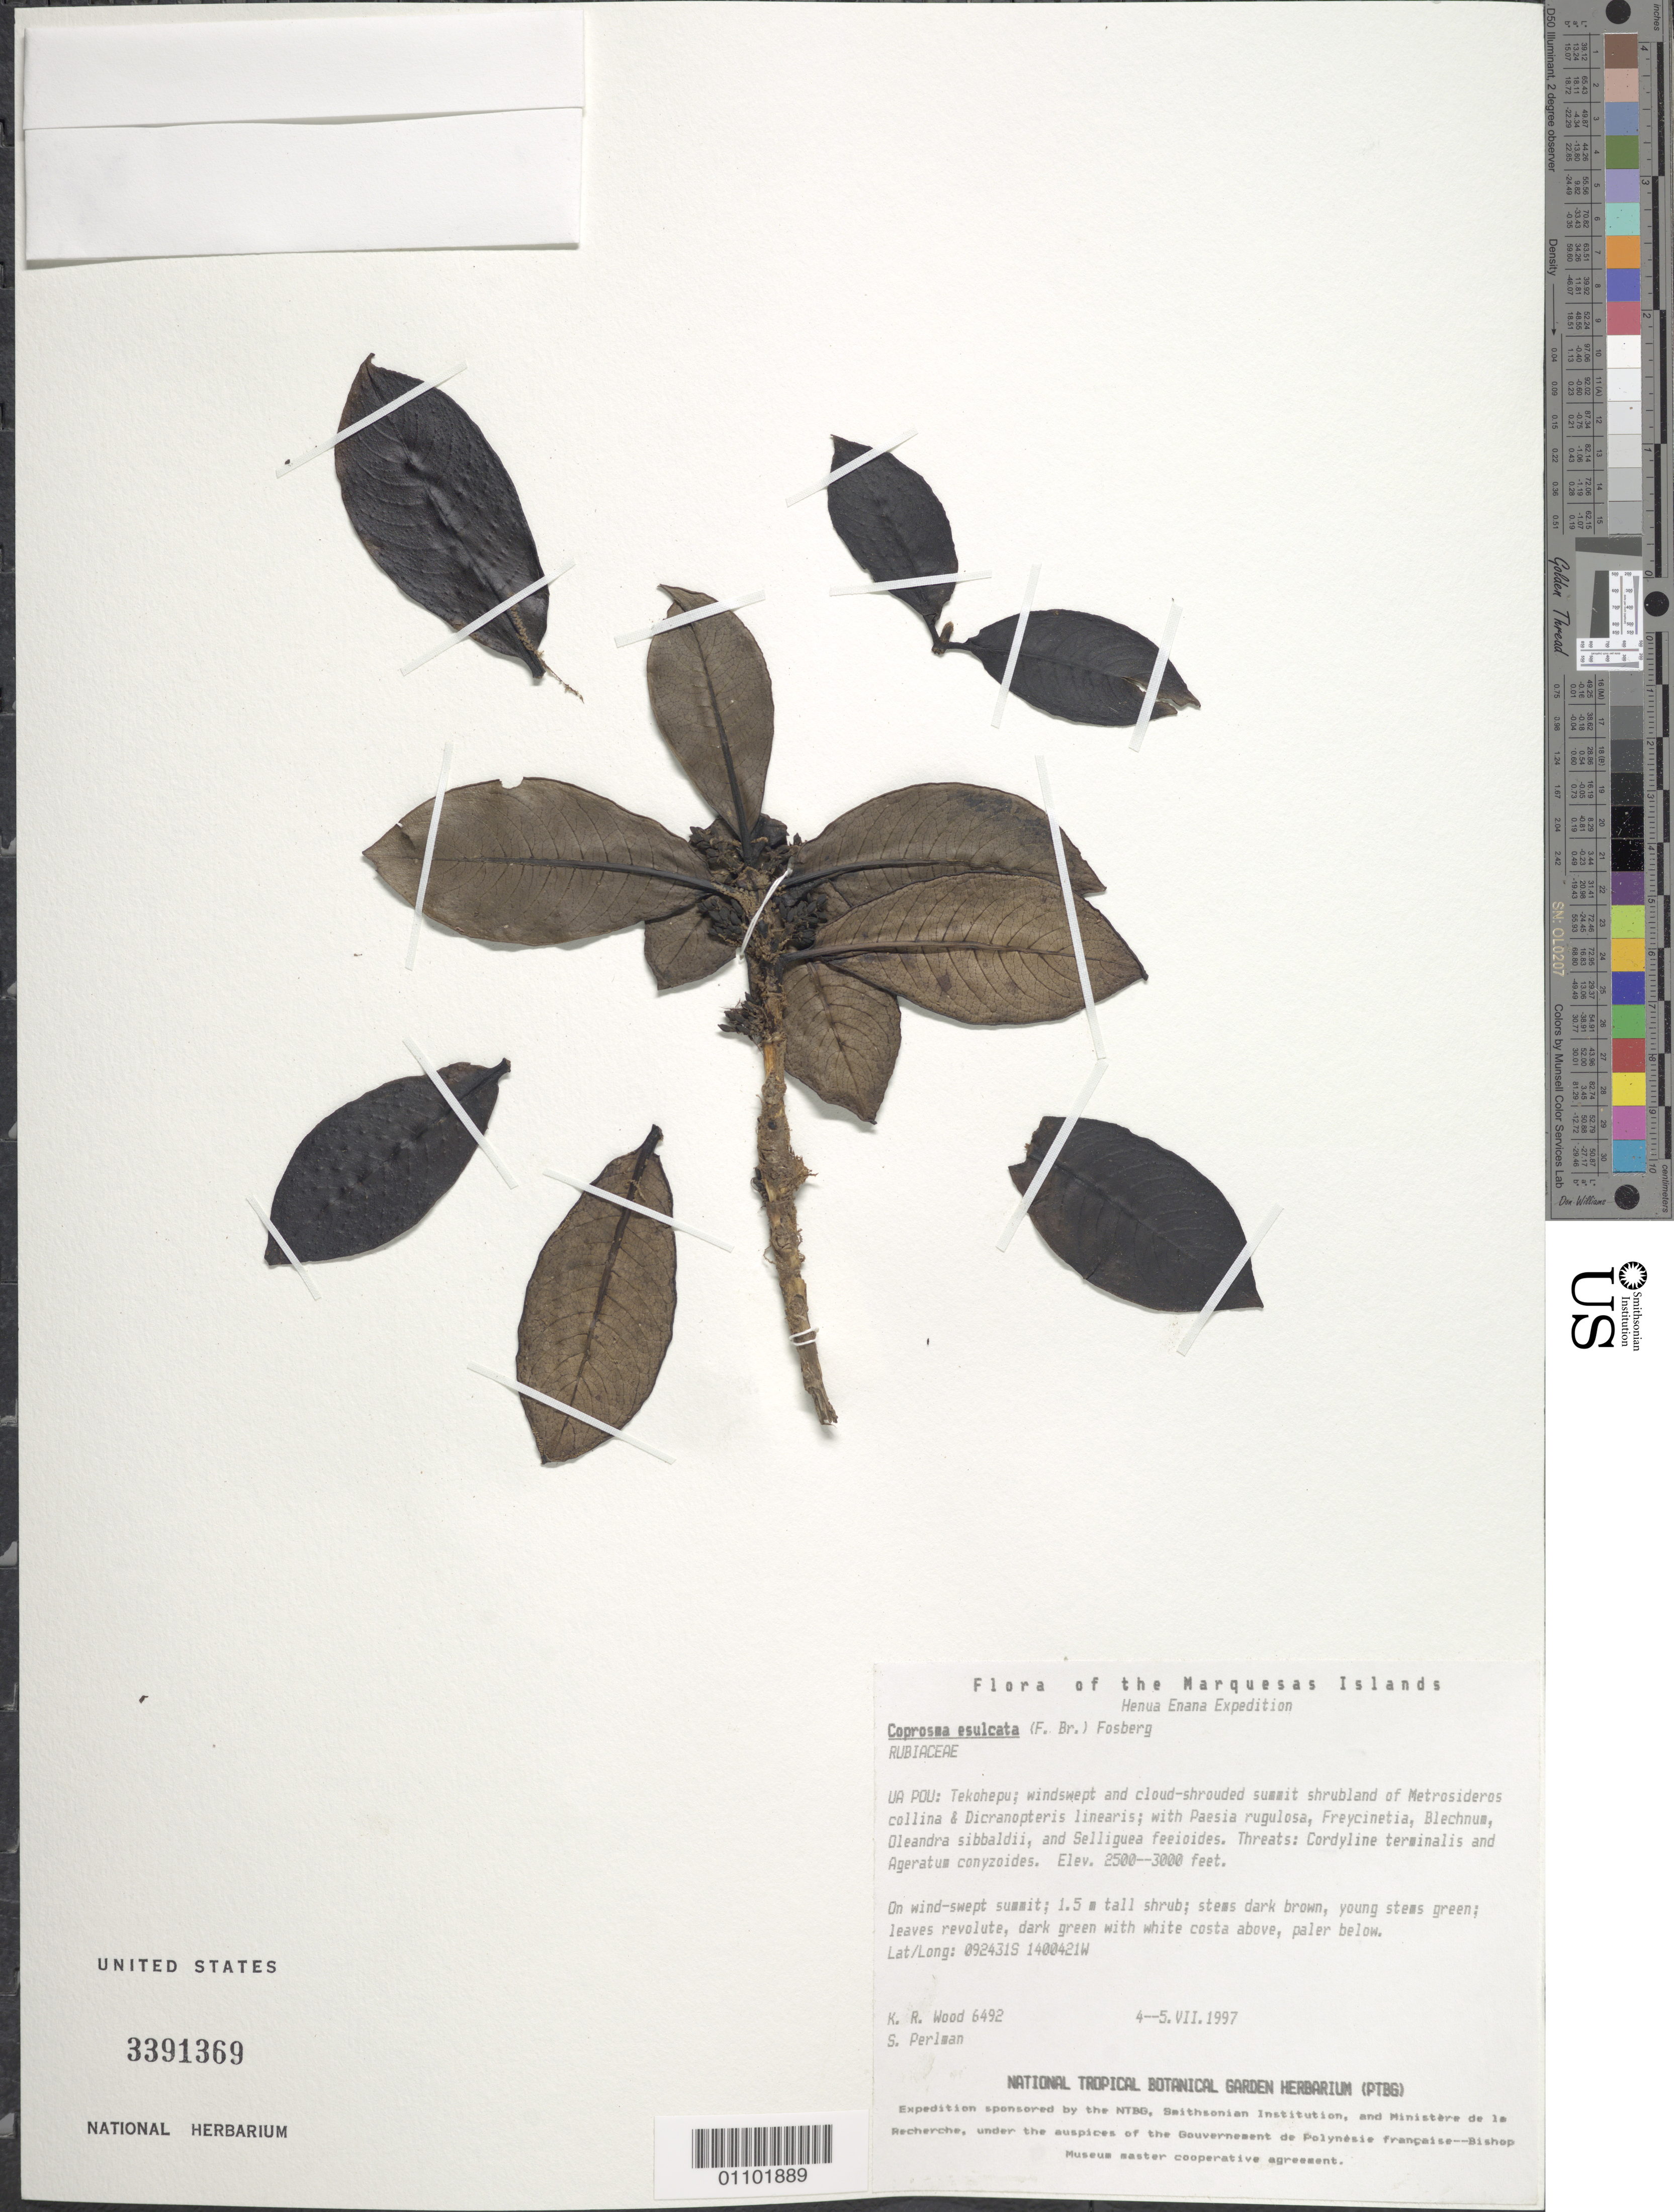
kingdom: Plantae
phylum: Tracheophyta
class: Magnoliopsida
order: Gentianales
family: Rubiaceae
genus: Coprosma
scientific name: Coprosma esulcata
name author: (F. Br.) Fosberg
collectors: K. R. Wood & S. P. Perlman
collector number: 6492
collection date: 1997-07-04/1997-07-05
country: French Polynesia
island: Ua Pou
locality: Tekohepo, summit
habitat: shrubland of Metrosideros collina-Dicranopteris linearis; windswept and cloud shrouded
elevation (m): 762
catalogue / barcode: US 3391369